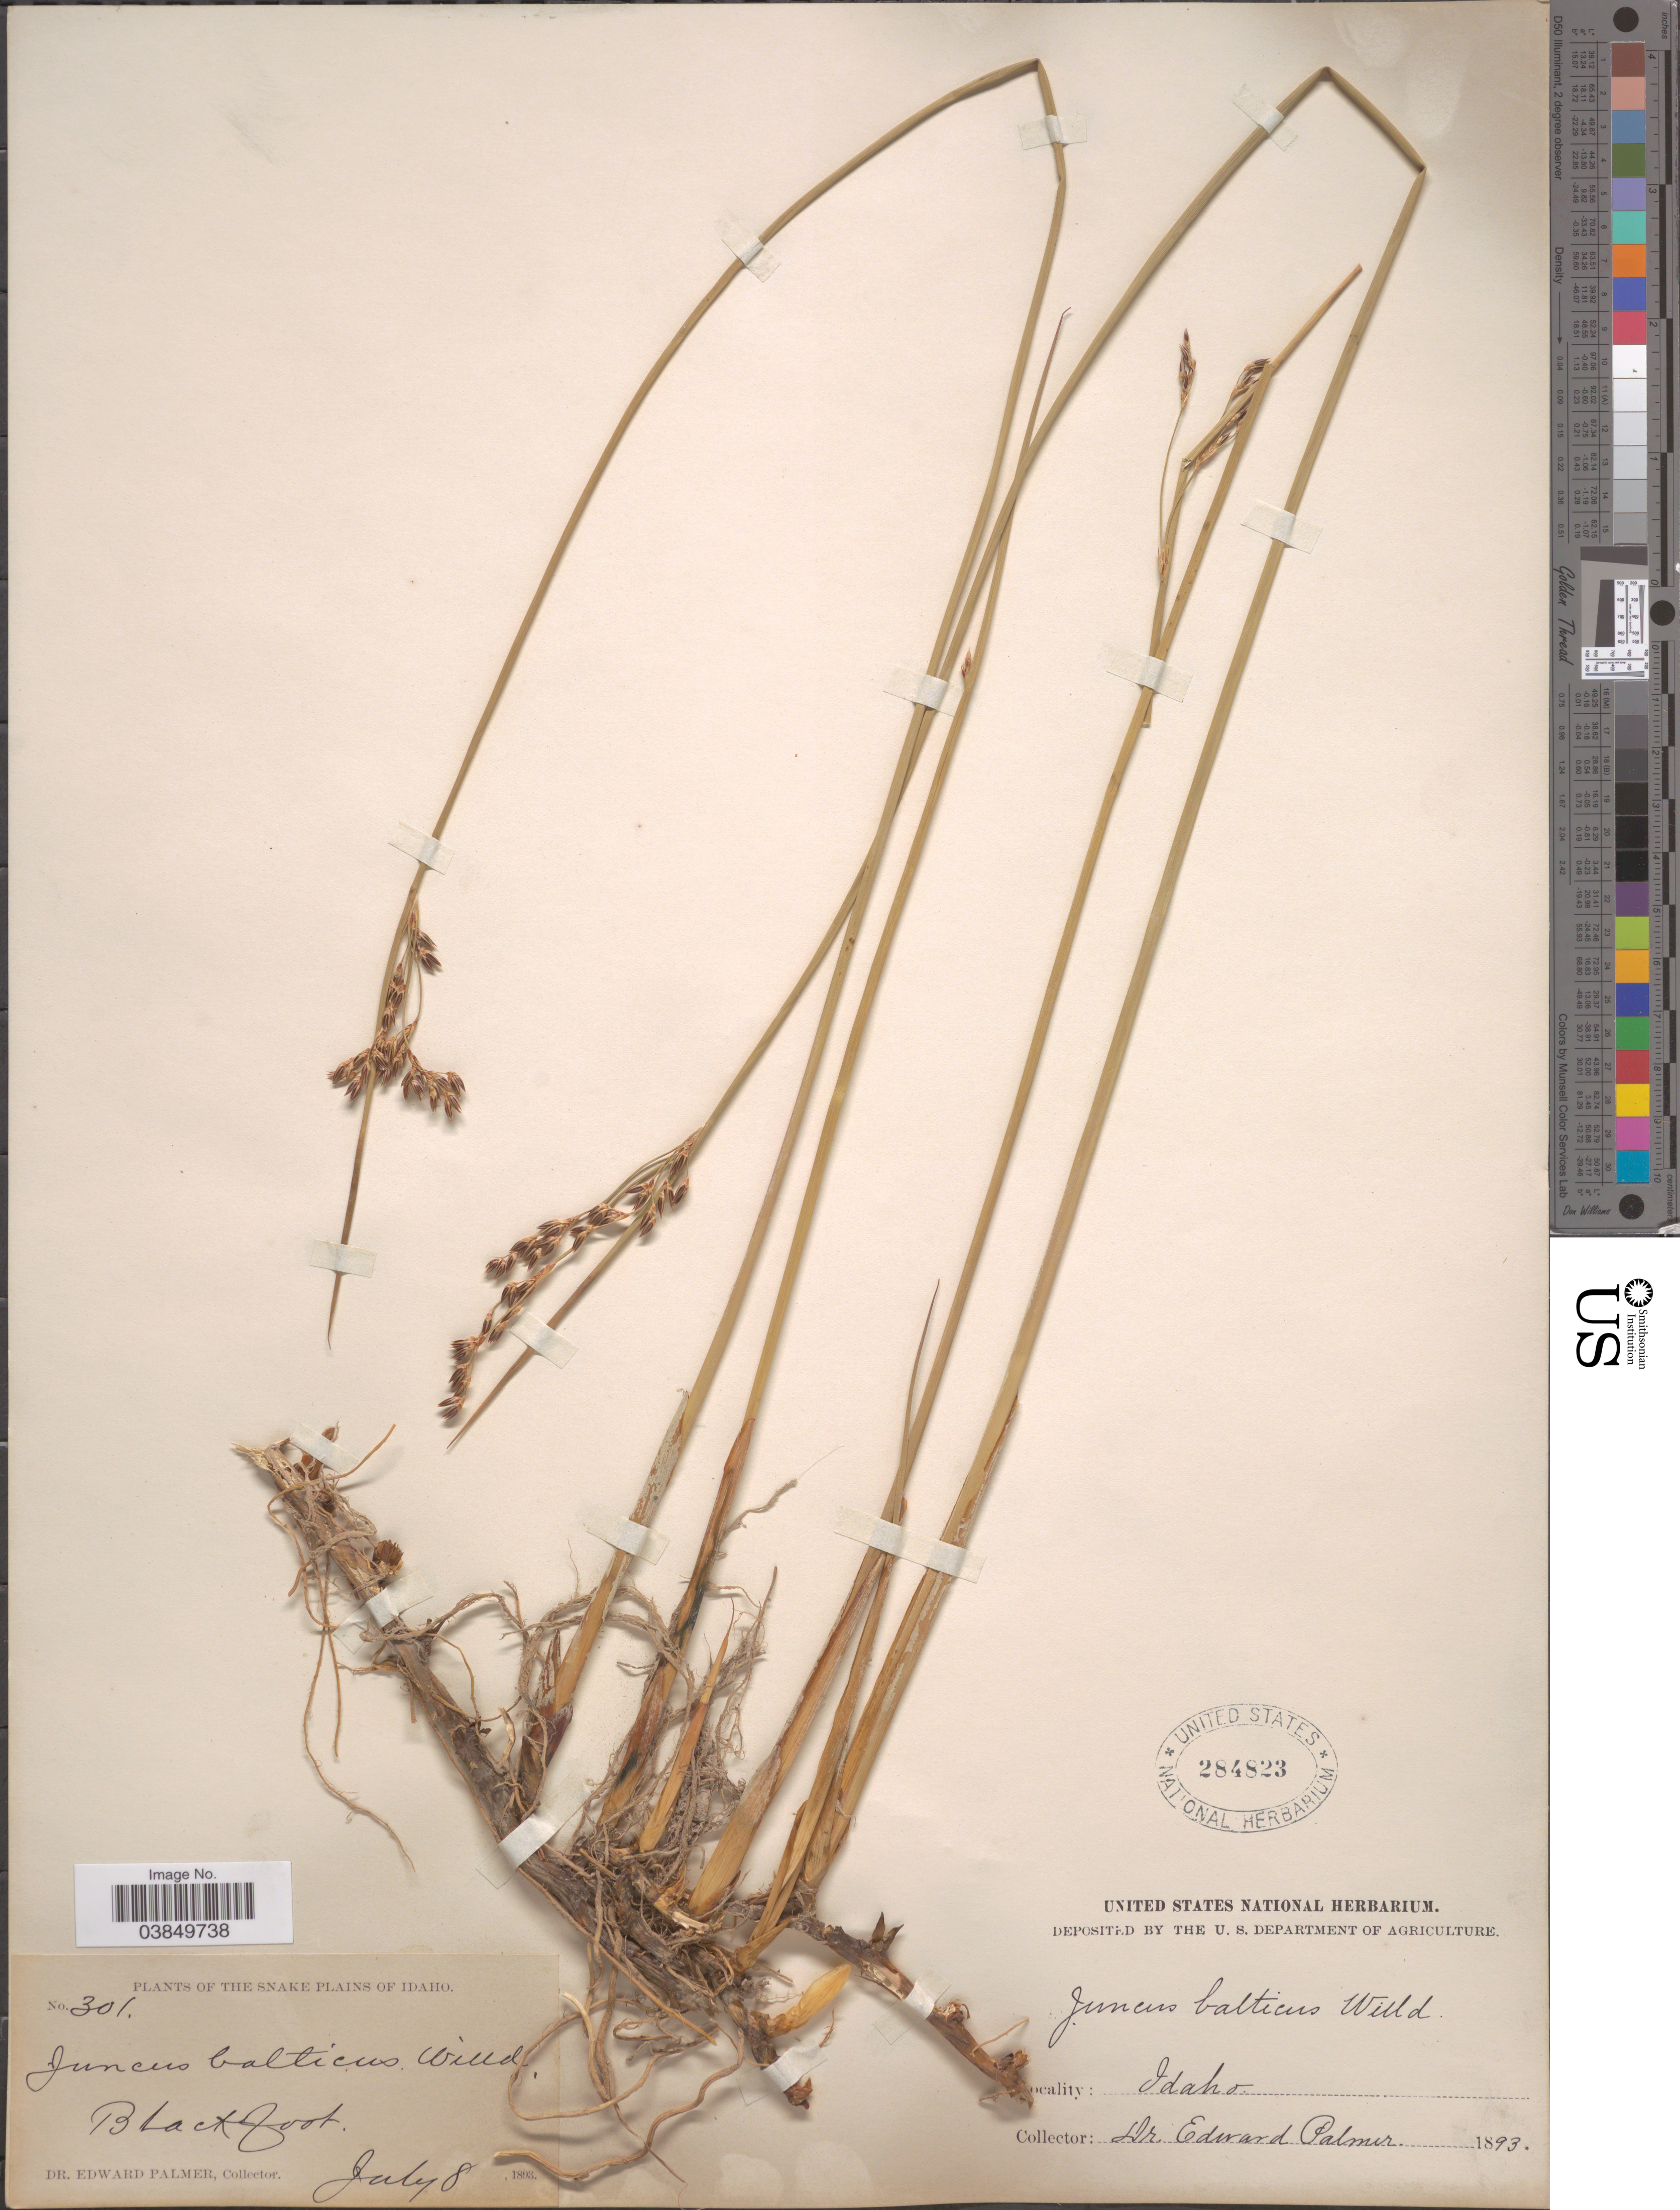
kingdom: Plantae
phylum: Tracheophyta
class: Liliopsida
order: Poales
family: Juncaceae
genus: Juncus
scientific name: Juncus balticus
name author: Willd.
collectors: E. Palmer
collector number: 301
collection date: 1893-07-08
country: United States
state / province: Idaho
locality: Snake Plains of Isaho. Black foot.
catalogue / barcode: US 284823